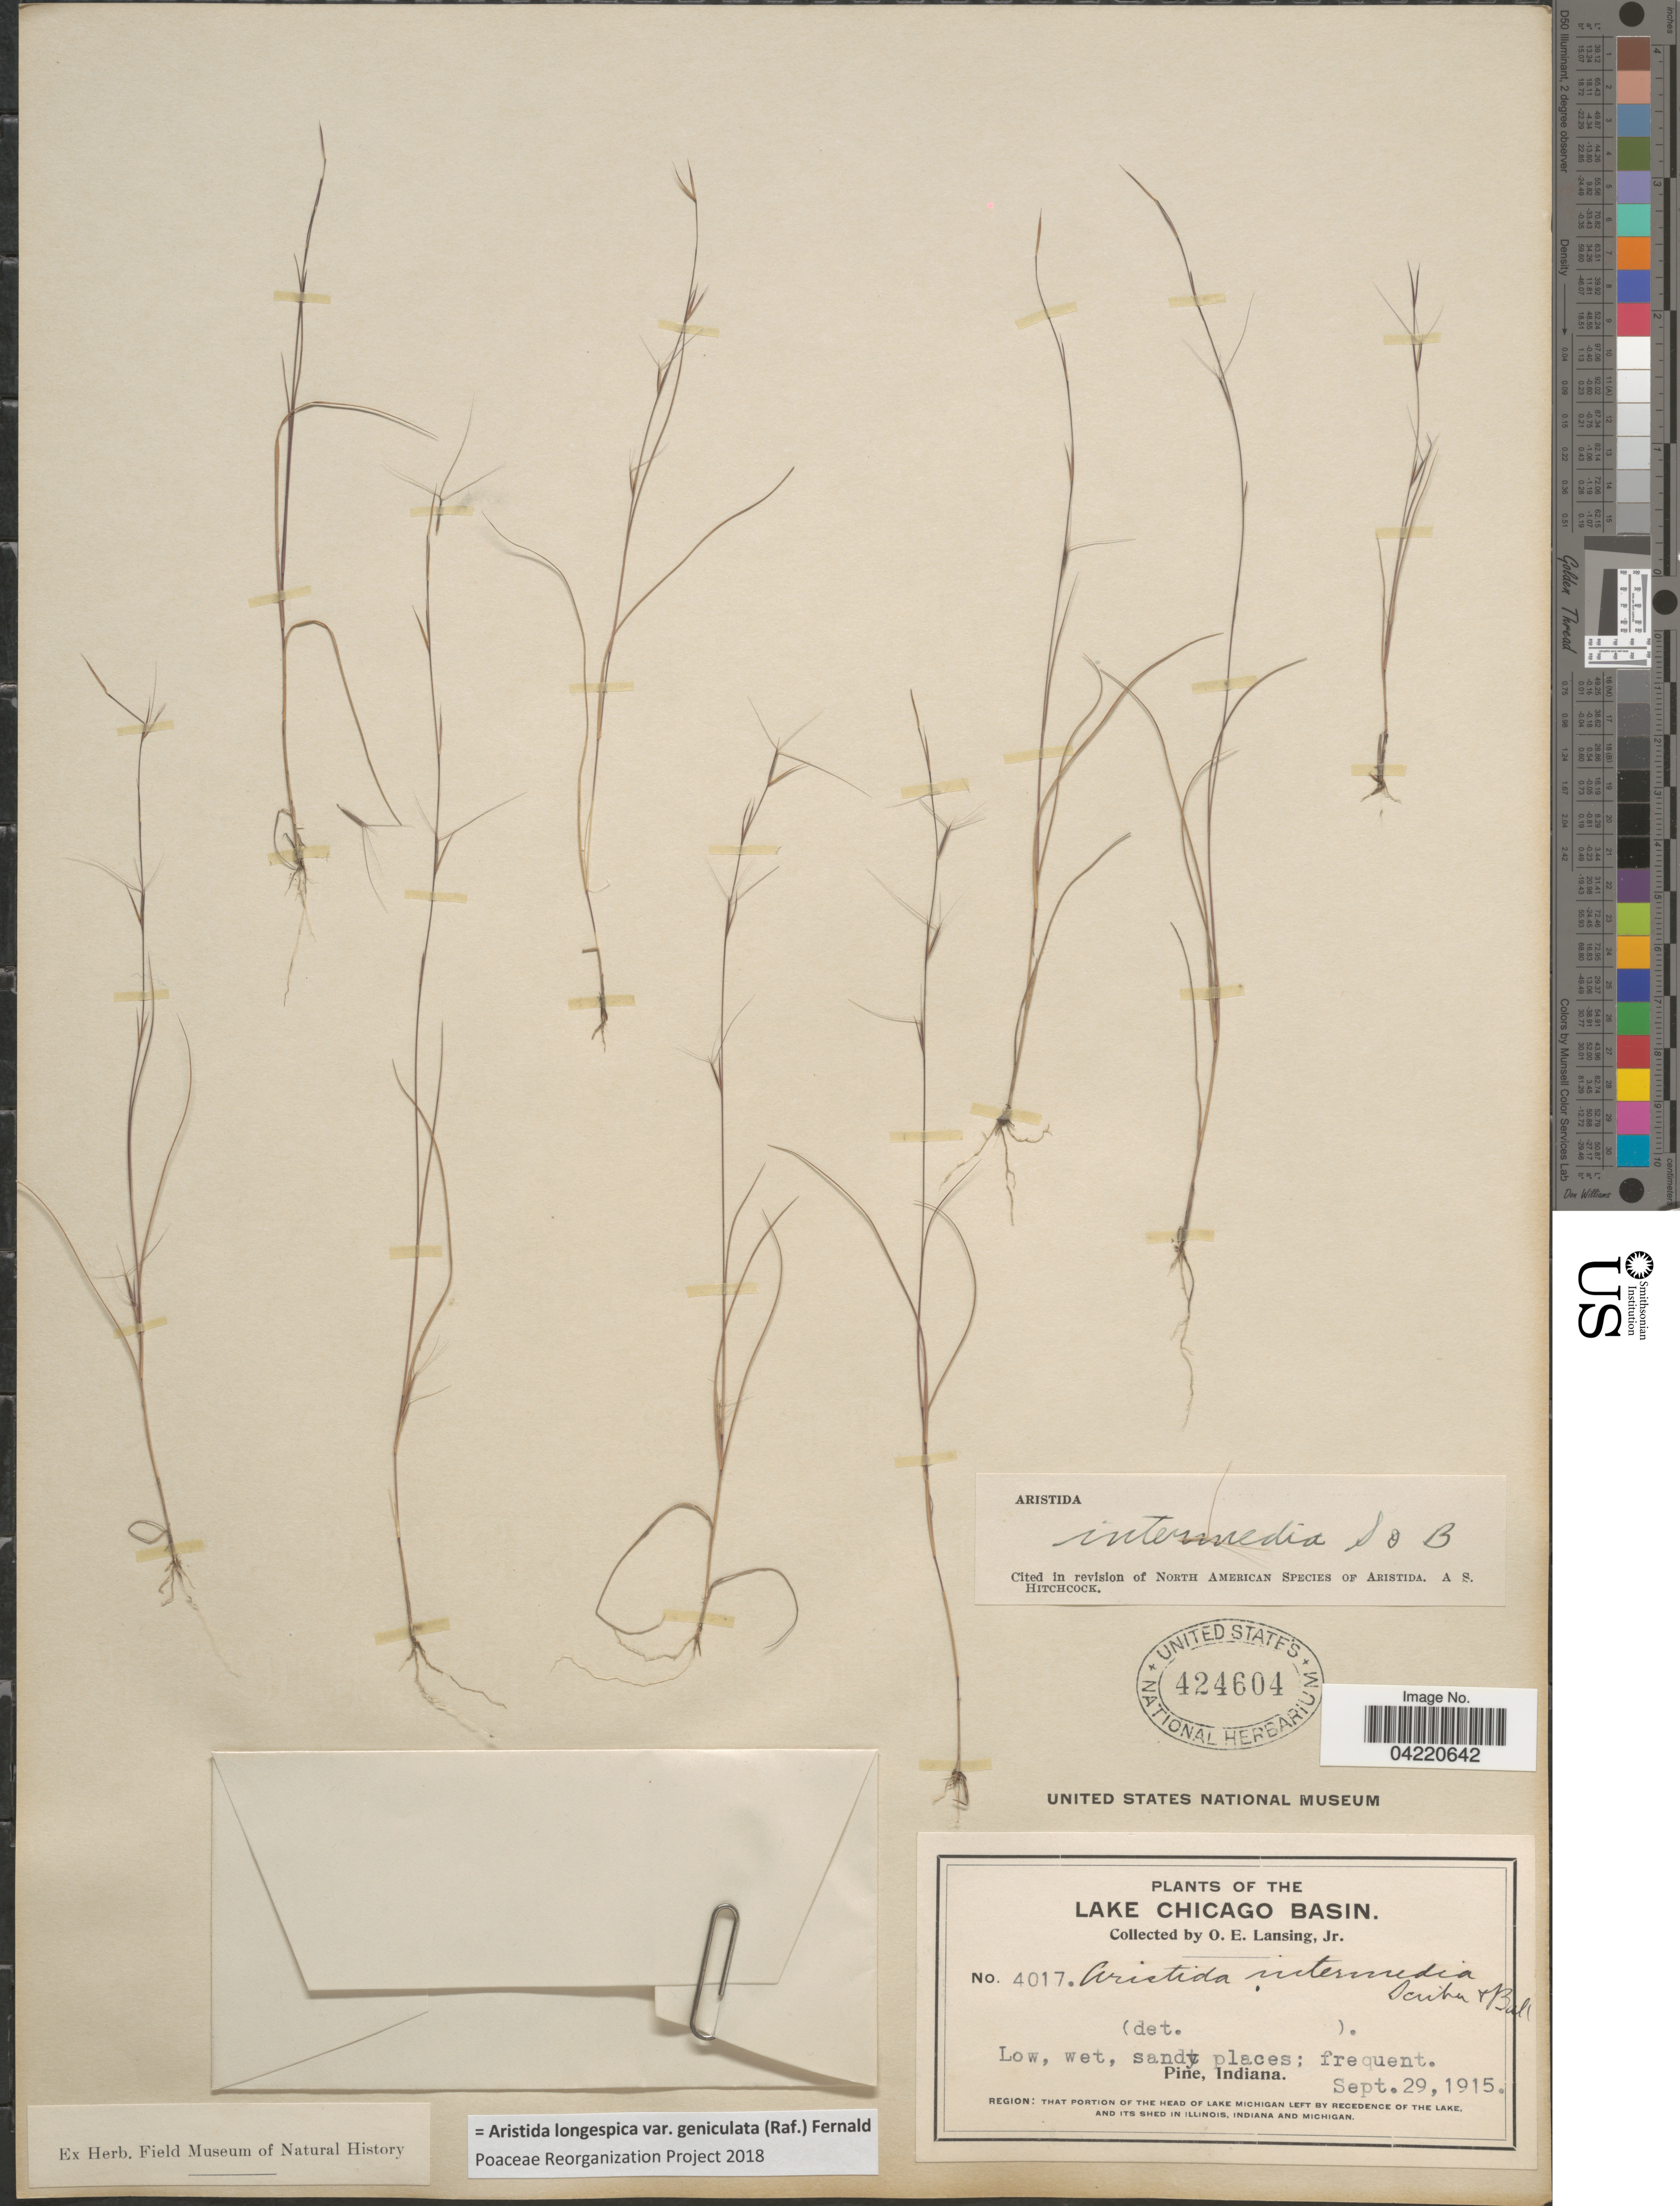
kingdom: Plantae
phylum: Tracheophyta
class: Liliopsida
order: Poales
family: Poaceae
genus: Aristida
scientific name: Aristida longespica var. geniculata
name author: (Raf.) Fernald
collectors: O. Lansing Jr.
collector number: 4017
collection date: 1915-09-29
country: United States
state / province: Indiana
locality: The Lake Chicago Basin. Pine. Region: that portion of the Head of Lake Michigan left by recedence of the lake.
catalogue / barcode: US 424604